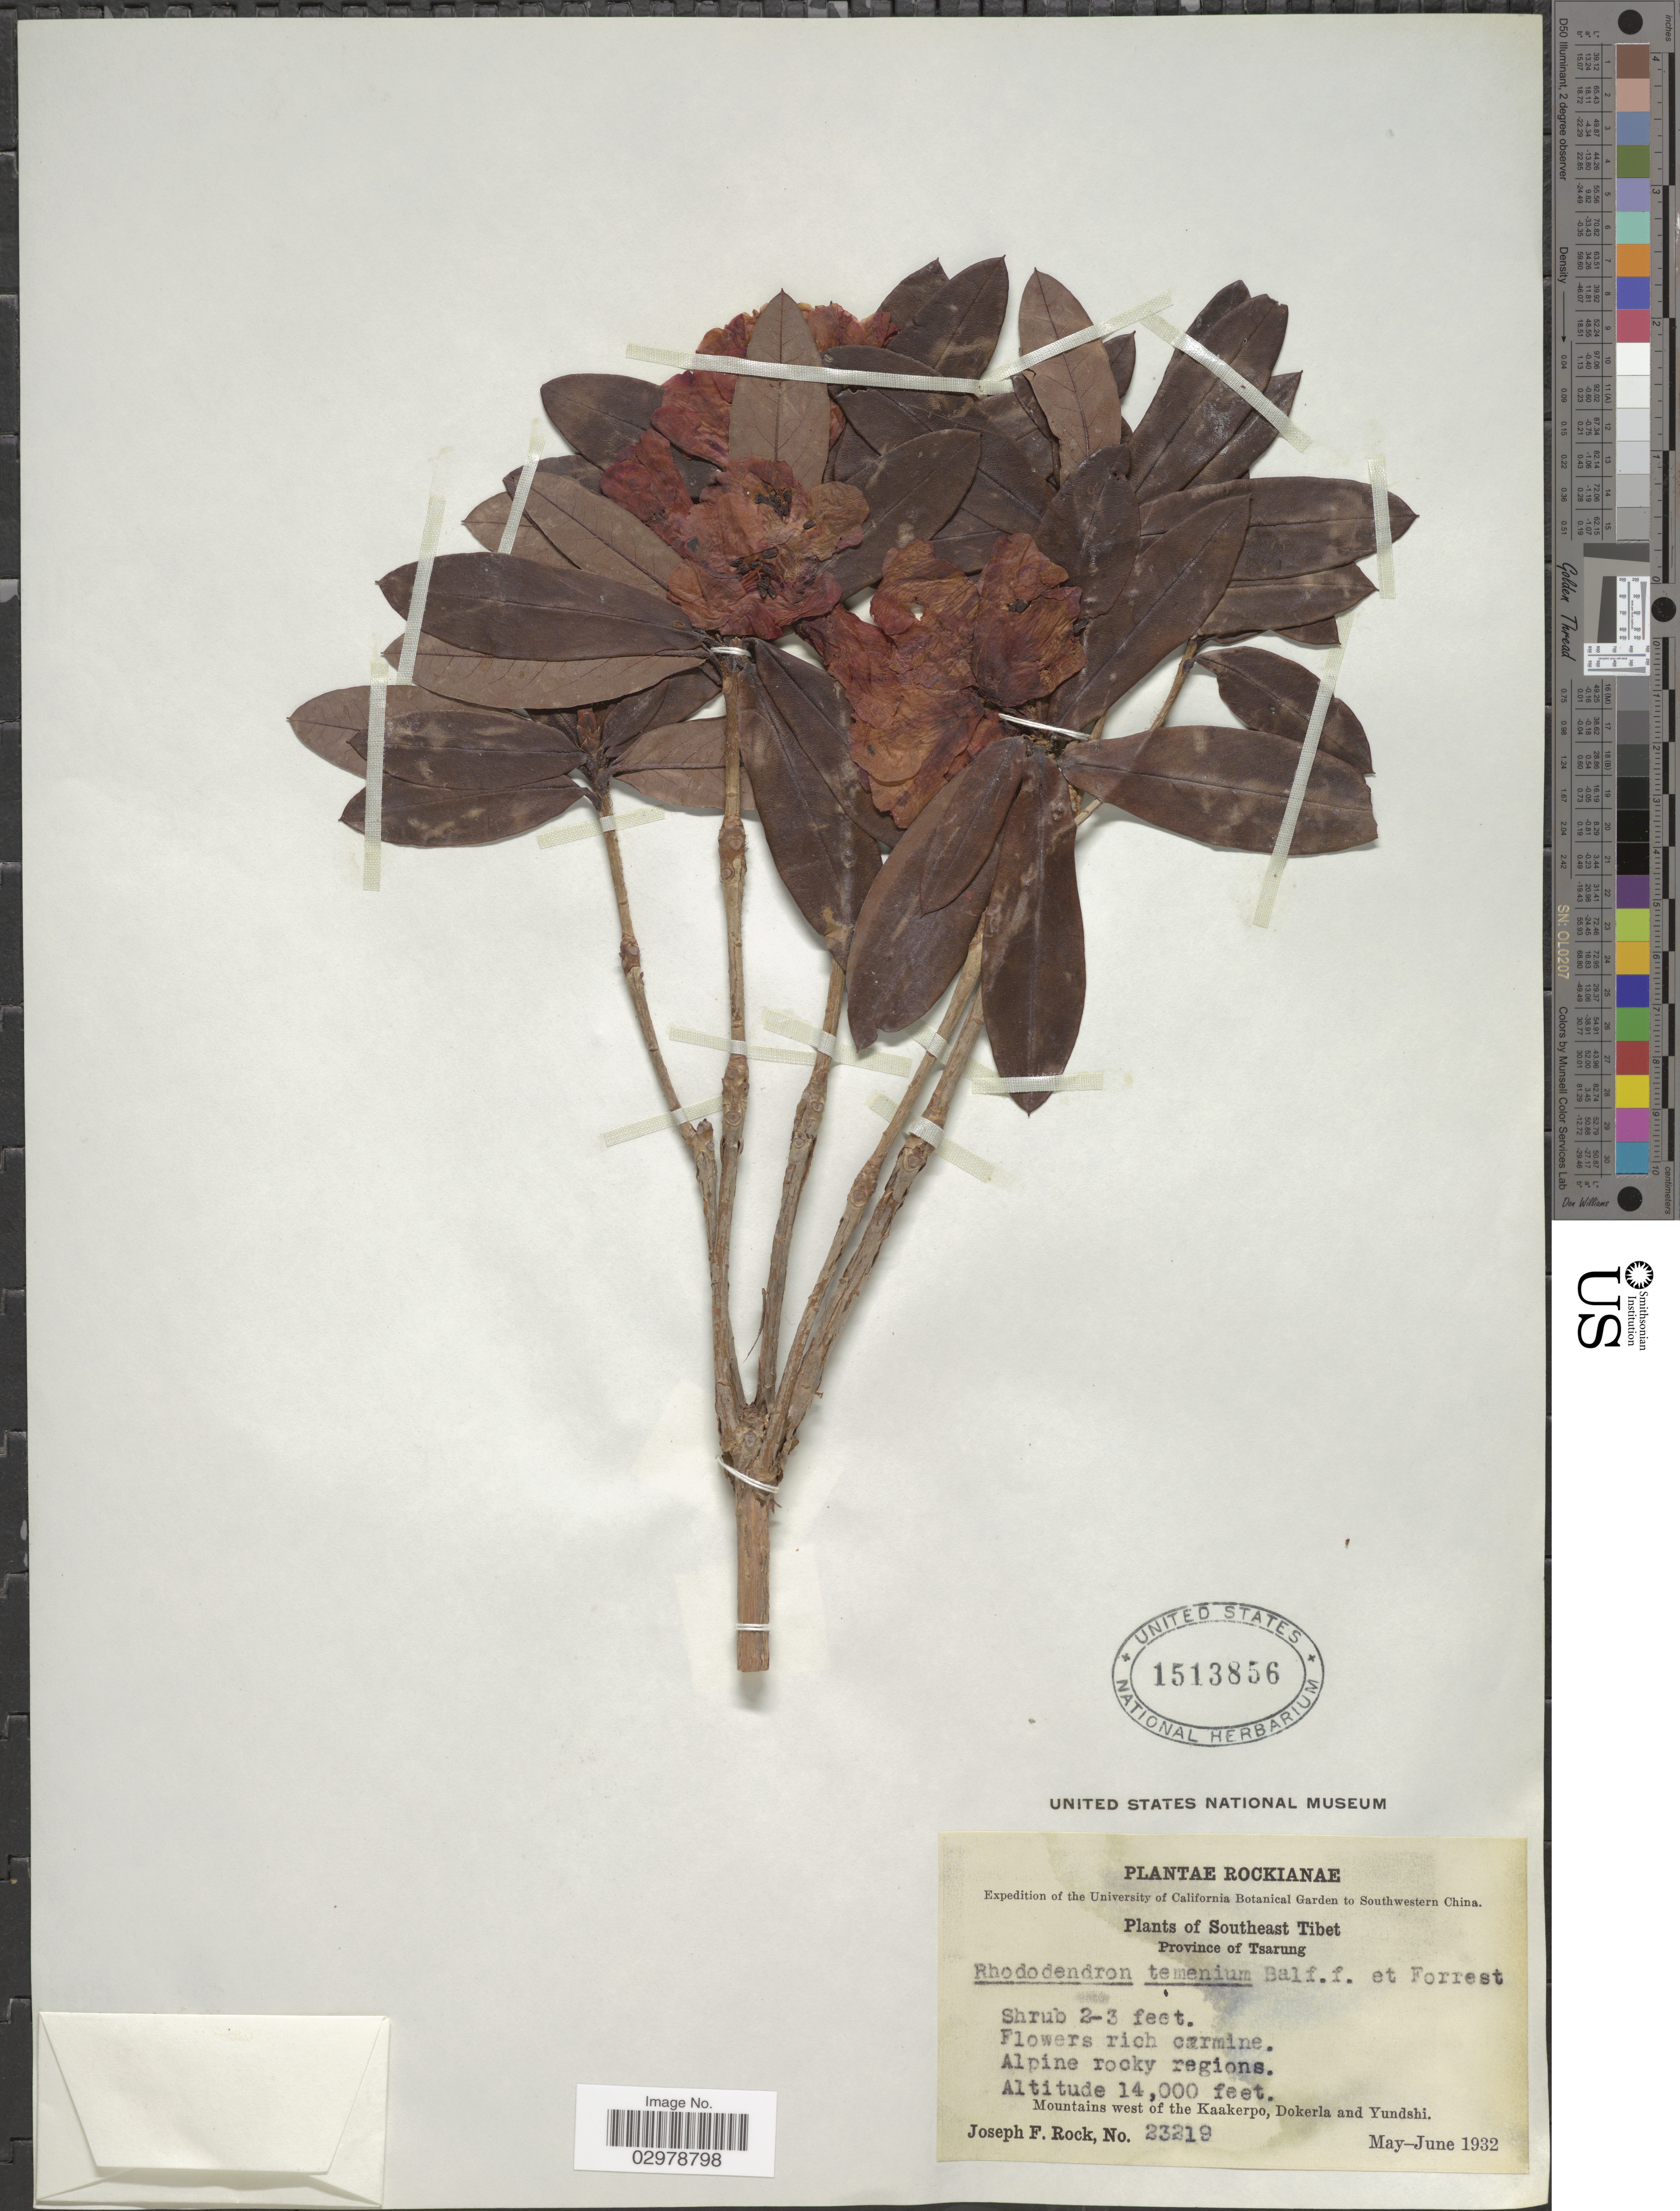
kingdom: Plantae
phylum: Tracheophyta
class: Magnoliopsida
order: Ericales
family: Ericaceae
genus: Rhododendron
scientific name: Rhododendron temenium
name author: Balf. f. & Forrest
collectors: J. F. Rock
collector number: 23219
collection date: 1932-05/1932-06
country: China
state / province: Xizang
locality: Southwestern China. Southeast Tibet. Province of Tsarung. Mountains west of the Kaakerpo, Dokerla and Yundshi.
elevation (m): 4267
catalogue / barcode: US 1513856